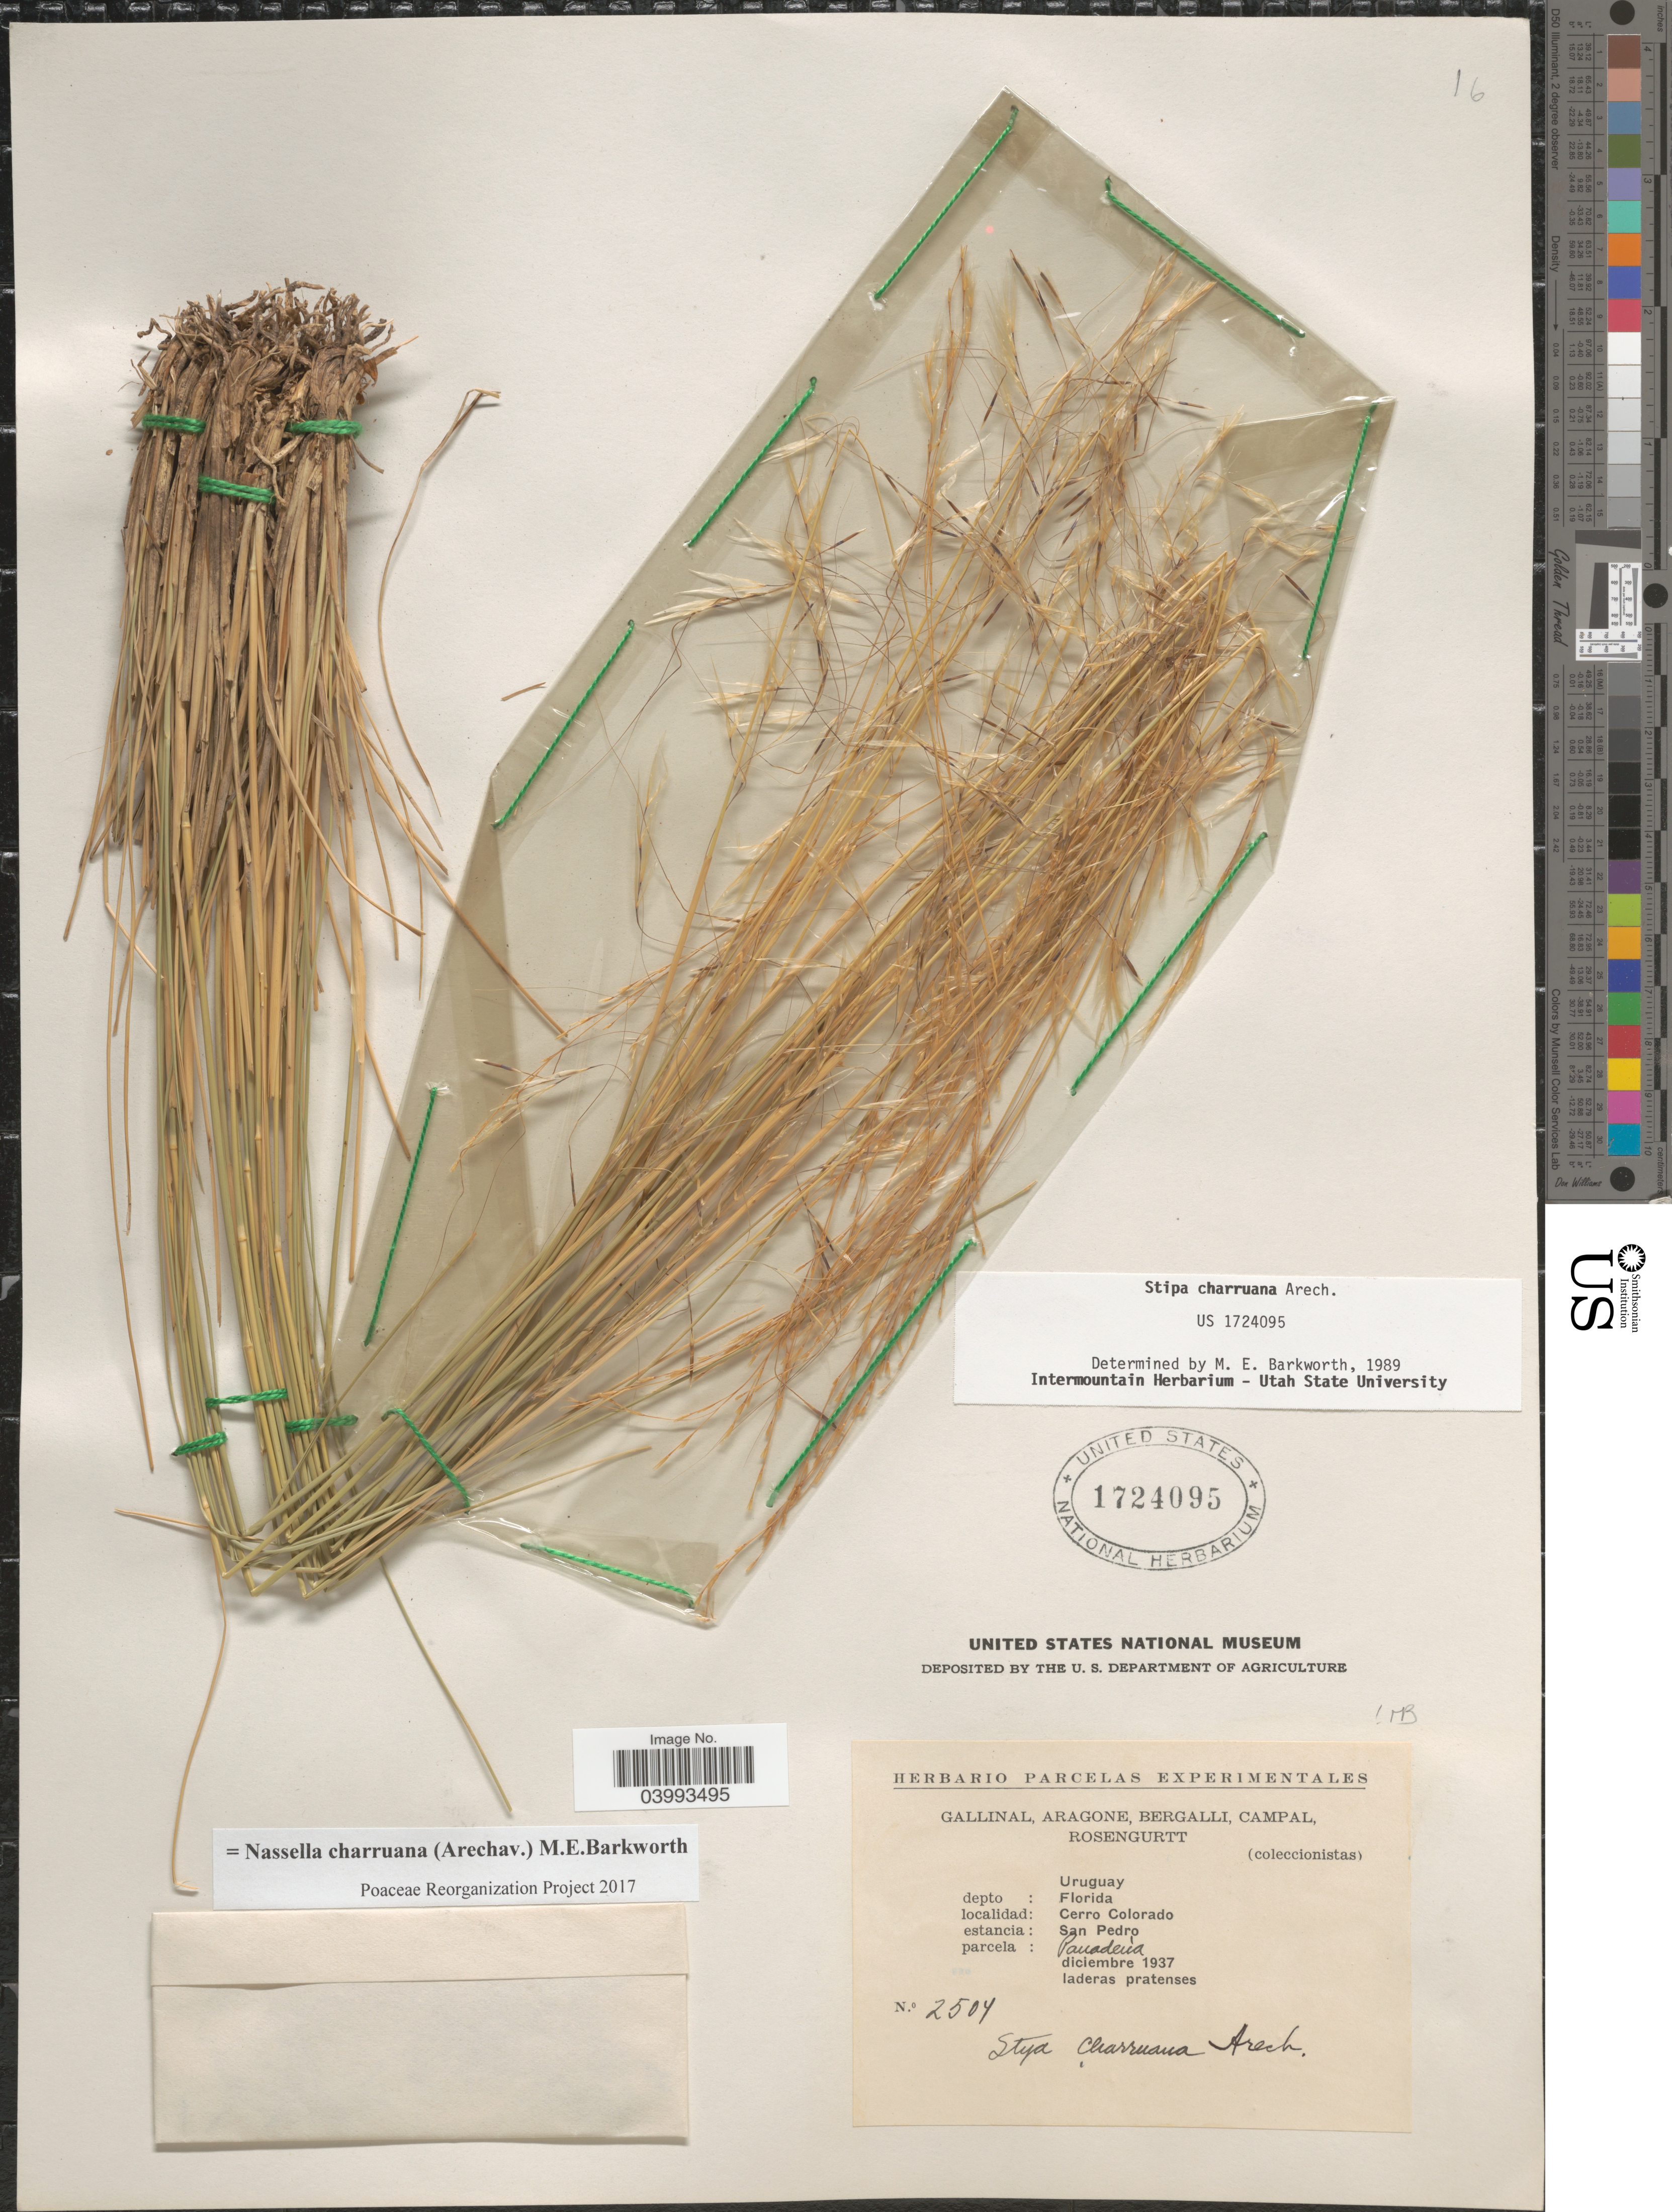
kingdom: Plantae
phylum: Tracheophyta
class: Liliopsida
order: Poales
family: Poaceae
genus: Nassella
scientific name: Nassella charruana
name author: (Arechav.) Barkworth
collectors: -. Gallinal, -- Aragone, -- Bergalli, -- Campal & Rosengurtt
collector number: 2504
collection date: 1937-12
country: Uruguay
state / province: Florida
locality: Depto: Florida. Cerro Colorado. Estancia: San Pedro.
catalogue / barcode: US 1724095